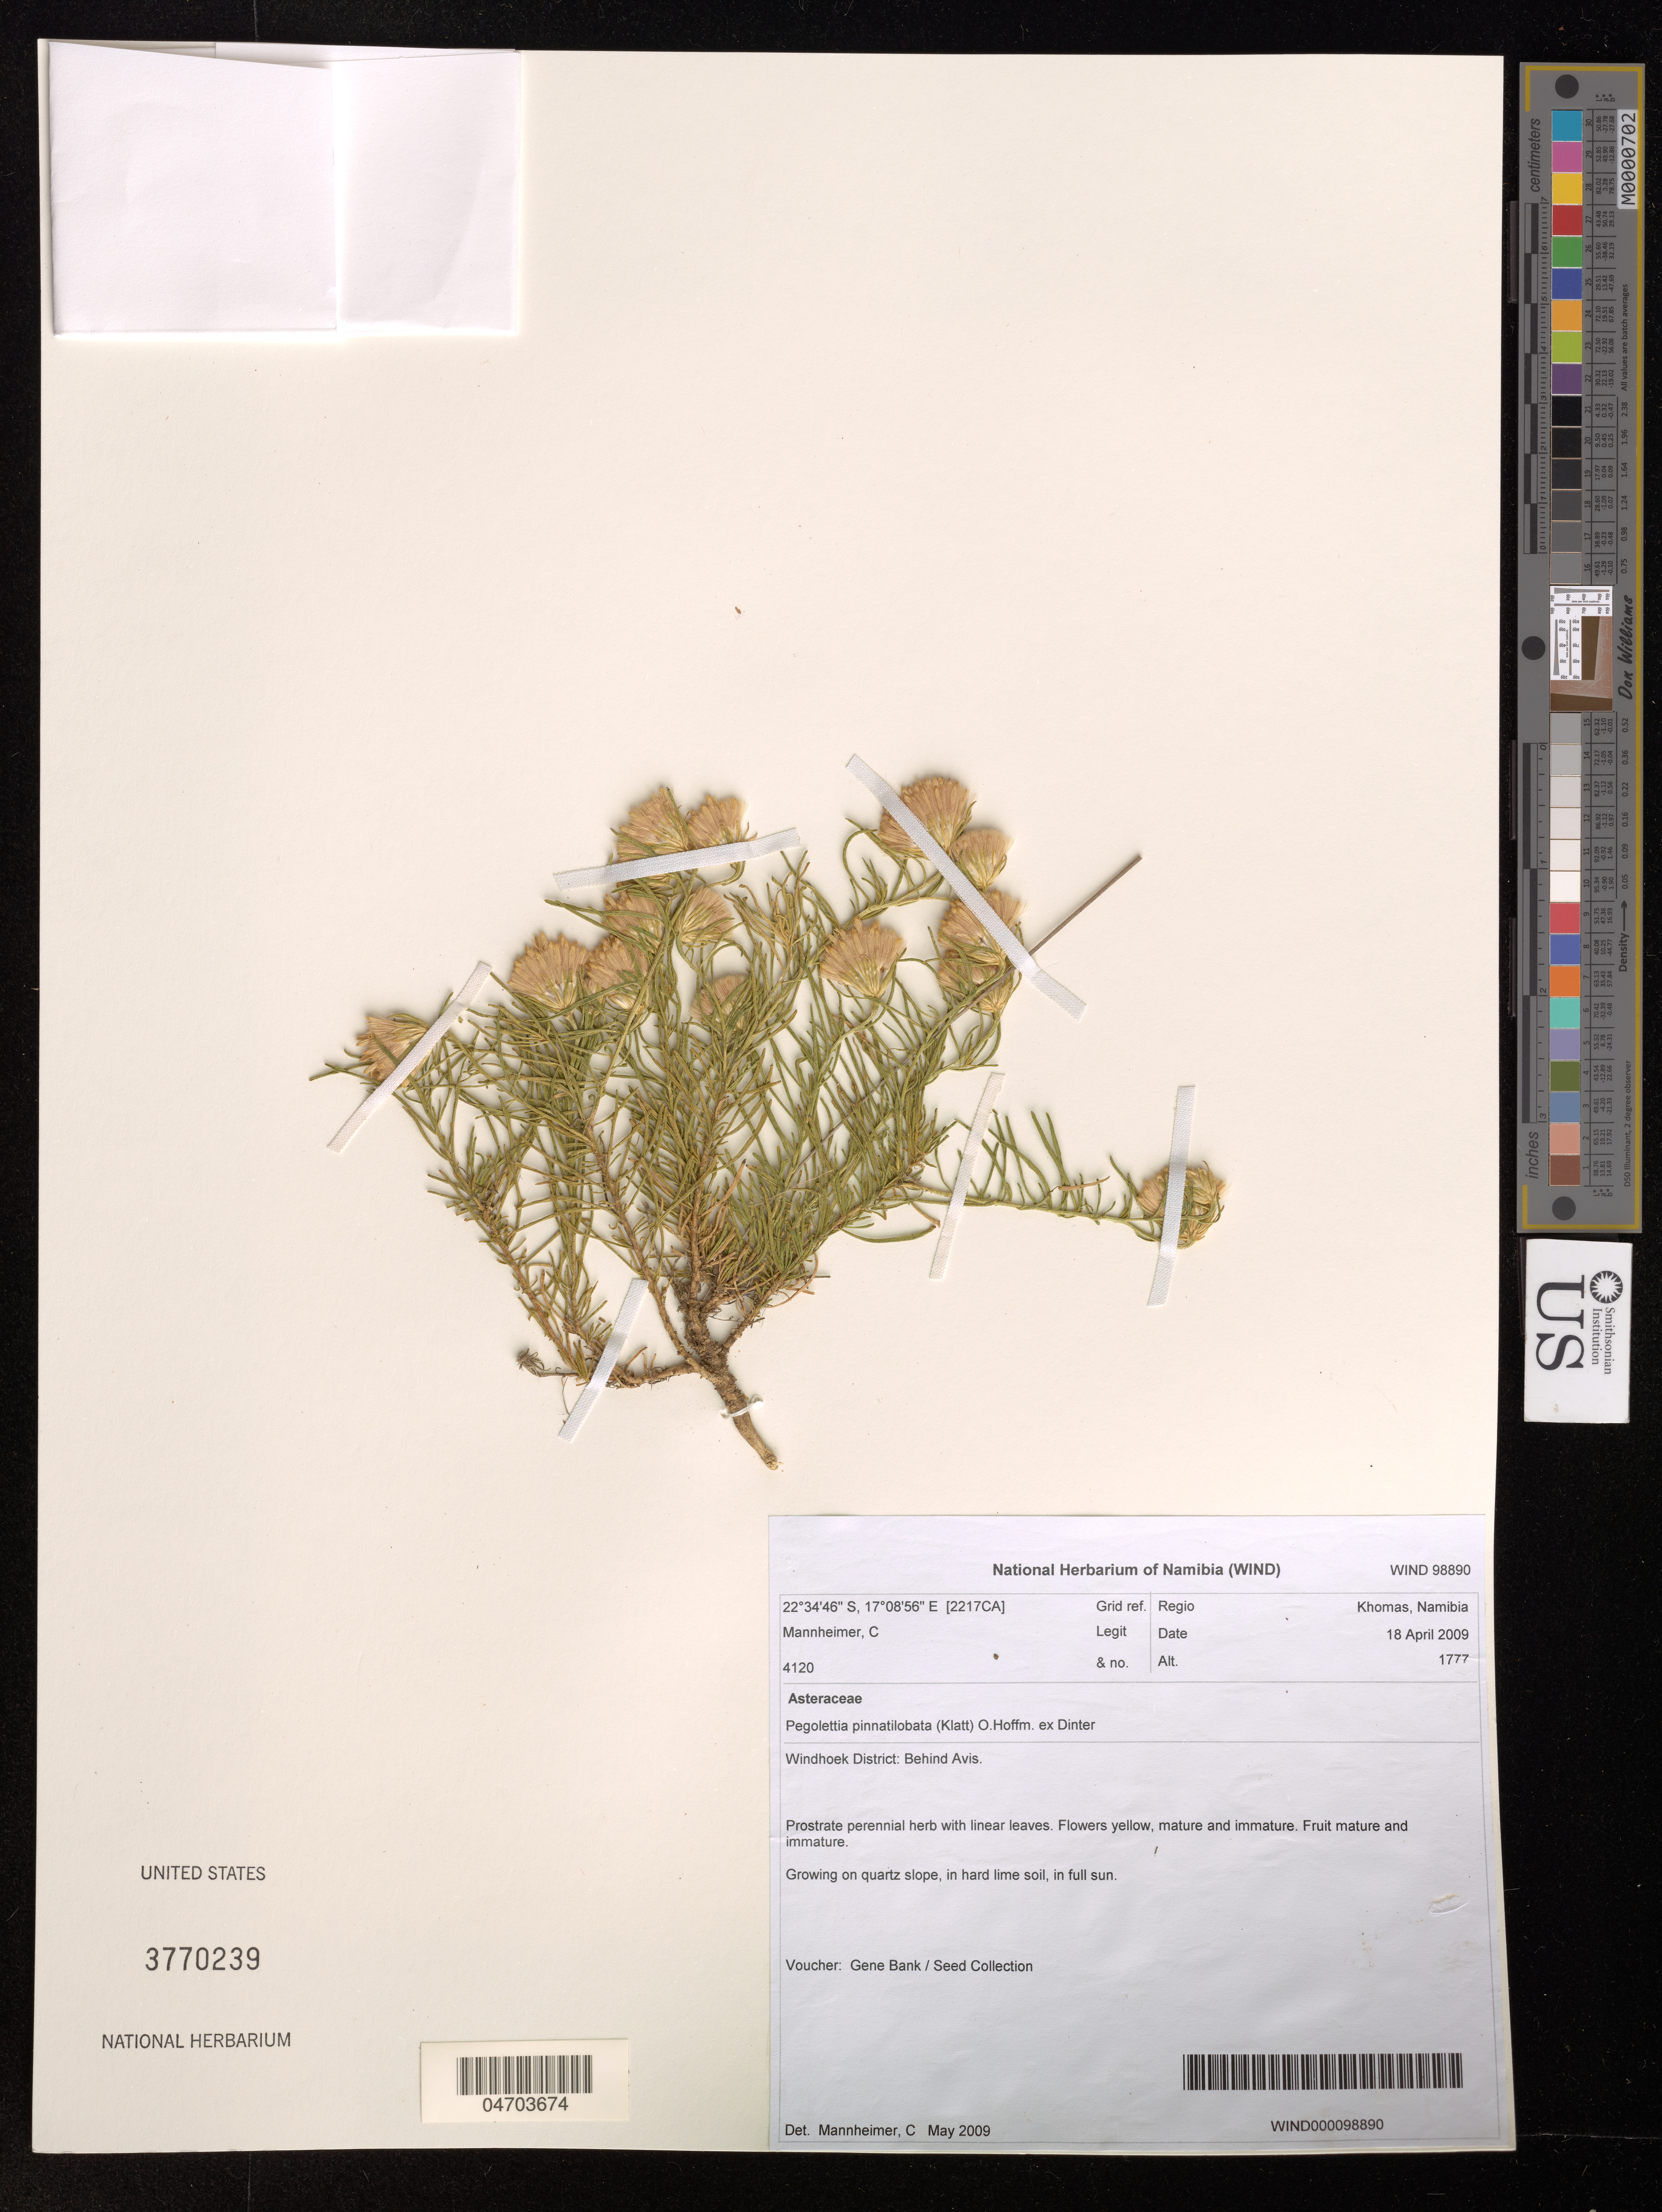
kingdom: Plantae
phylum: Tracheophyta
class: Magnoliopsida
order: Asterales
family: Asteraceae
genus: Pegolettia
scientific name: Pegolettia pinnatilobata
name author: (Klatt) O. Hoffm. ex Dinter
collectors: C. Mannheimer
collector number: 4120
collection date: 2009-04-18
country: Namibia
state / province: Khomas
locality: Windhoek District: Behind Avis.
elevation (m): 1777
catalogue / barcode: US 3770239